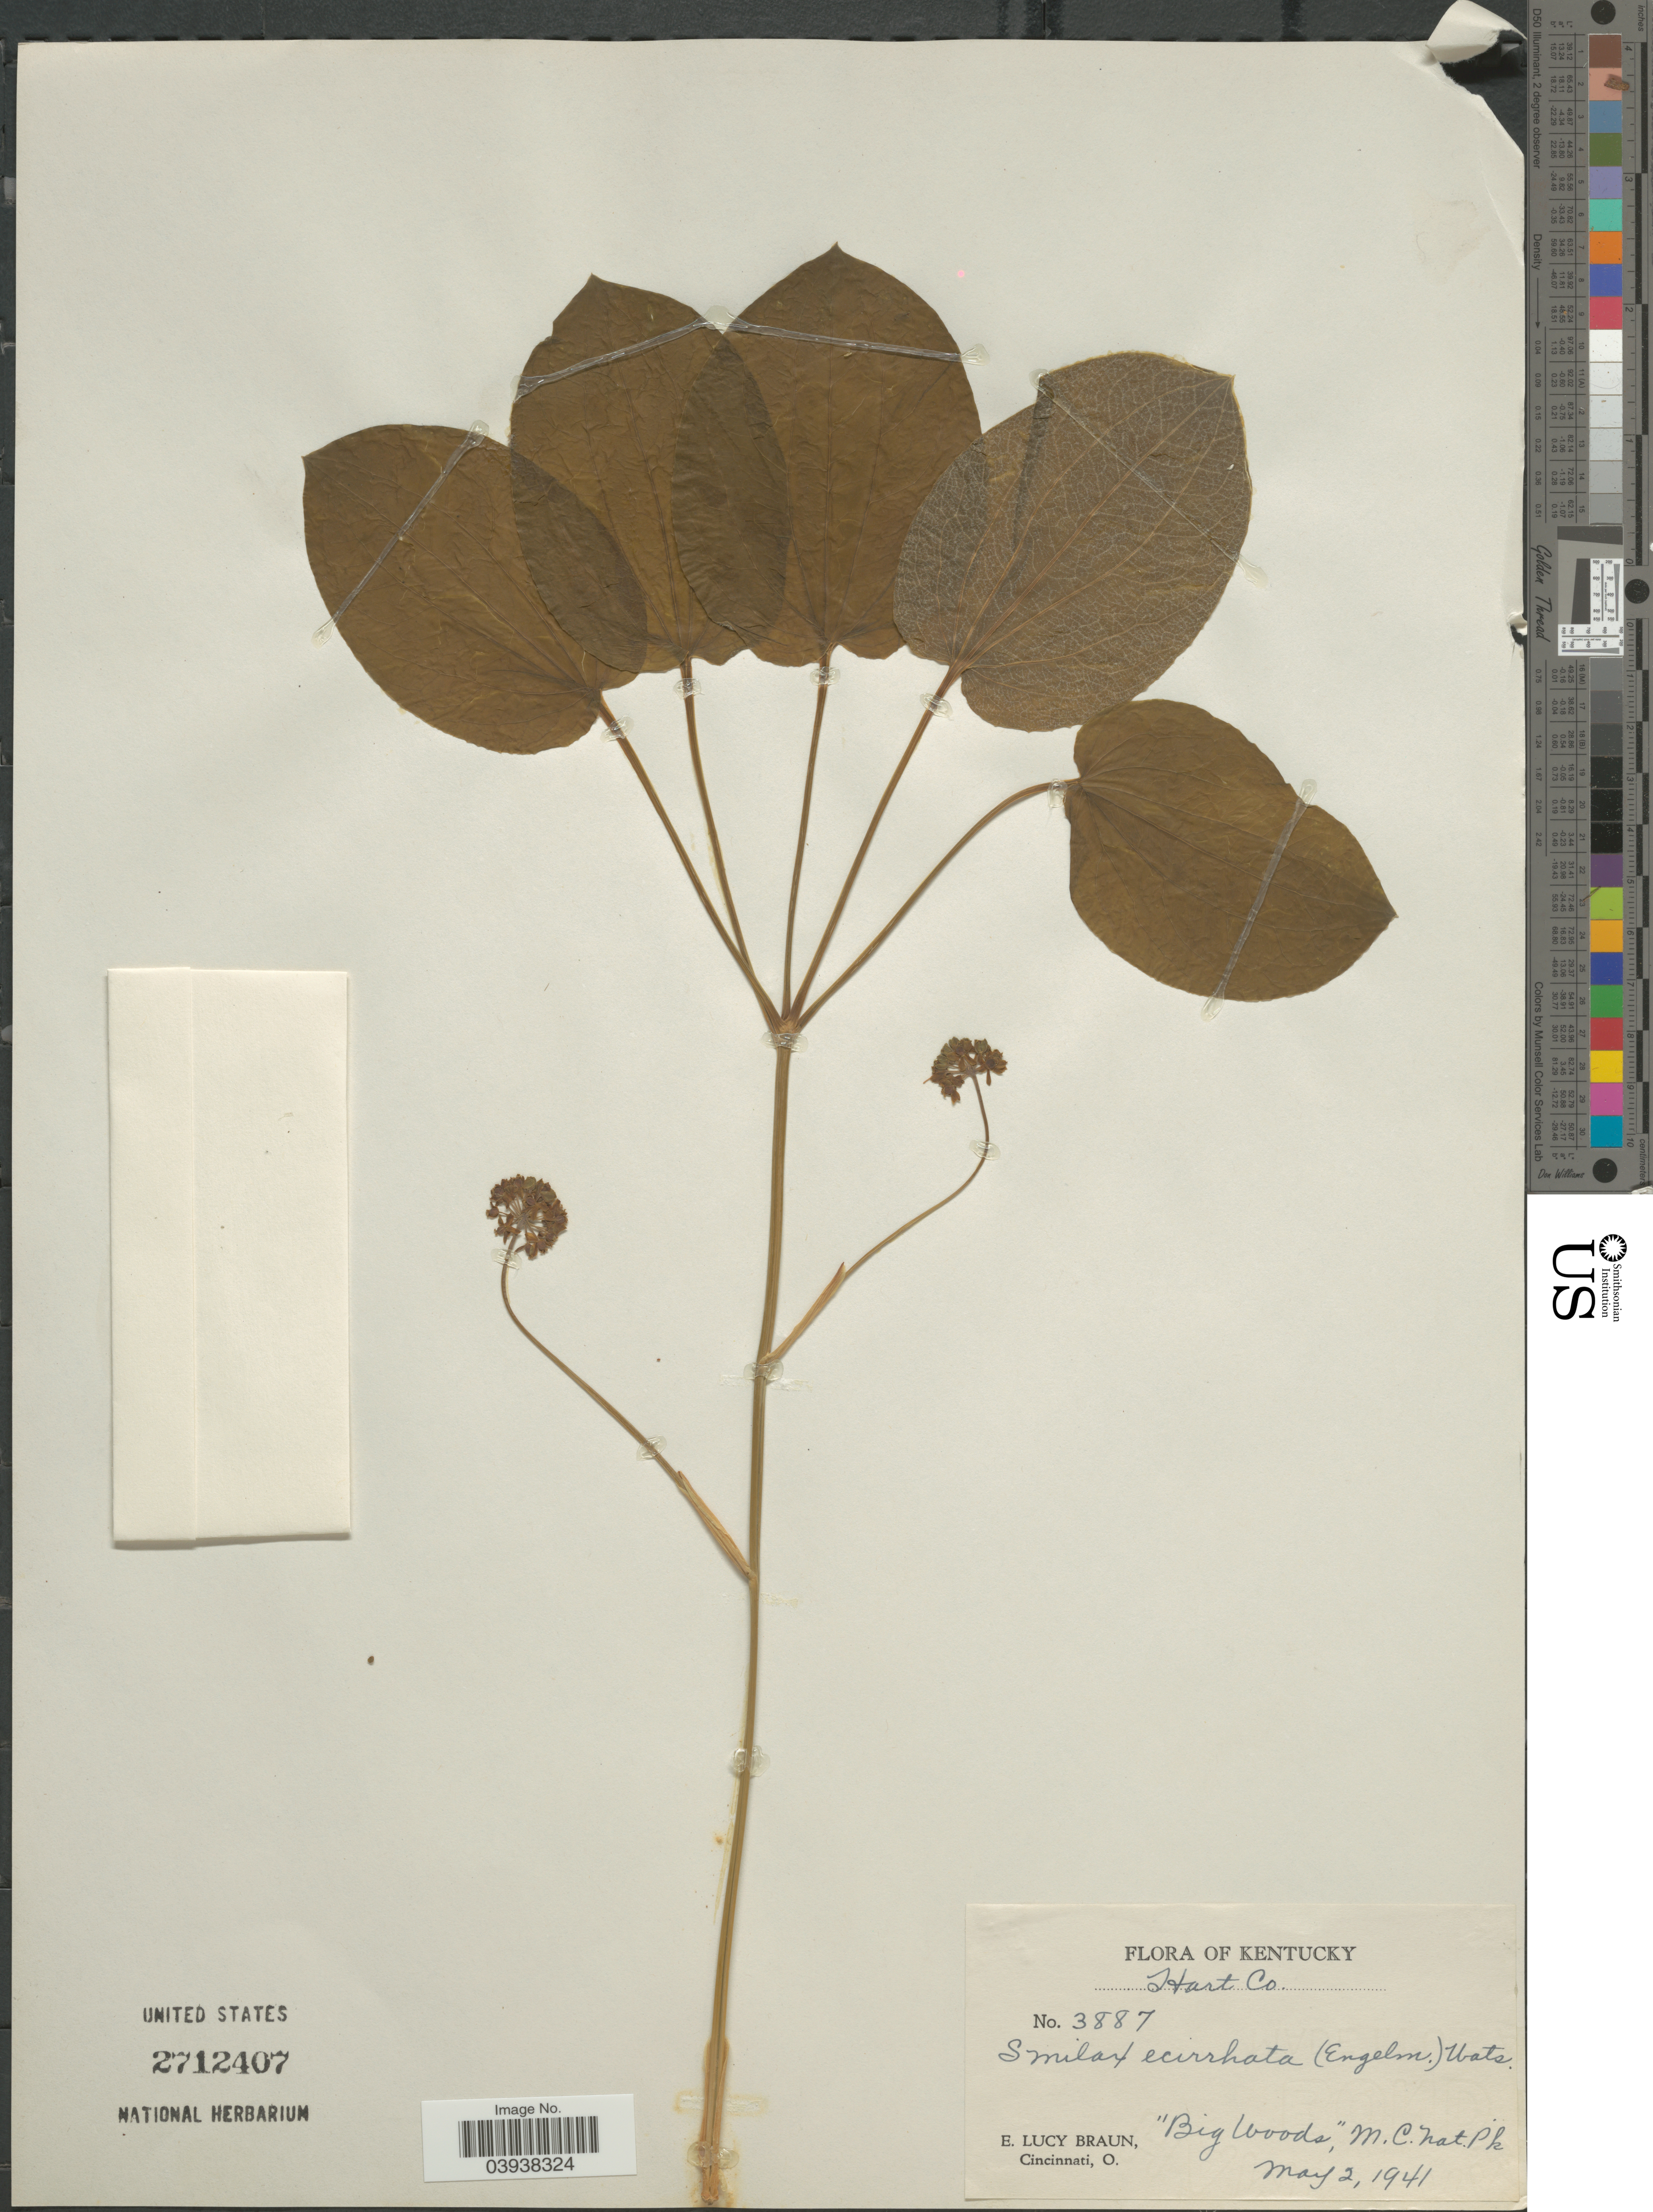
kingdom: Plantae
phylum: Tracheophyta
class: Liliopsida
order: Liliales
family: Smilacaceae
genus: Smilax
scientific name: Smilax ecirrhata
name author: (Engelm. ex Kunth) S. Watson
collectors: E. L. Braun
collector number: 3887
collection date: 1941-05-02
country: United States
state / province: Kentucky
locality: Hart Co. "Big Woods", M. C. Nat. Pk.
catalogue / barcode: US 2712407